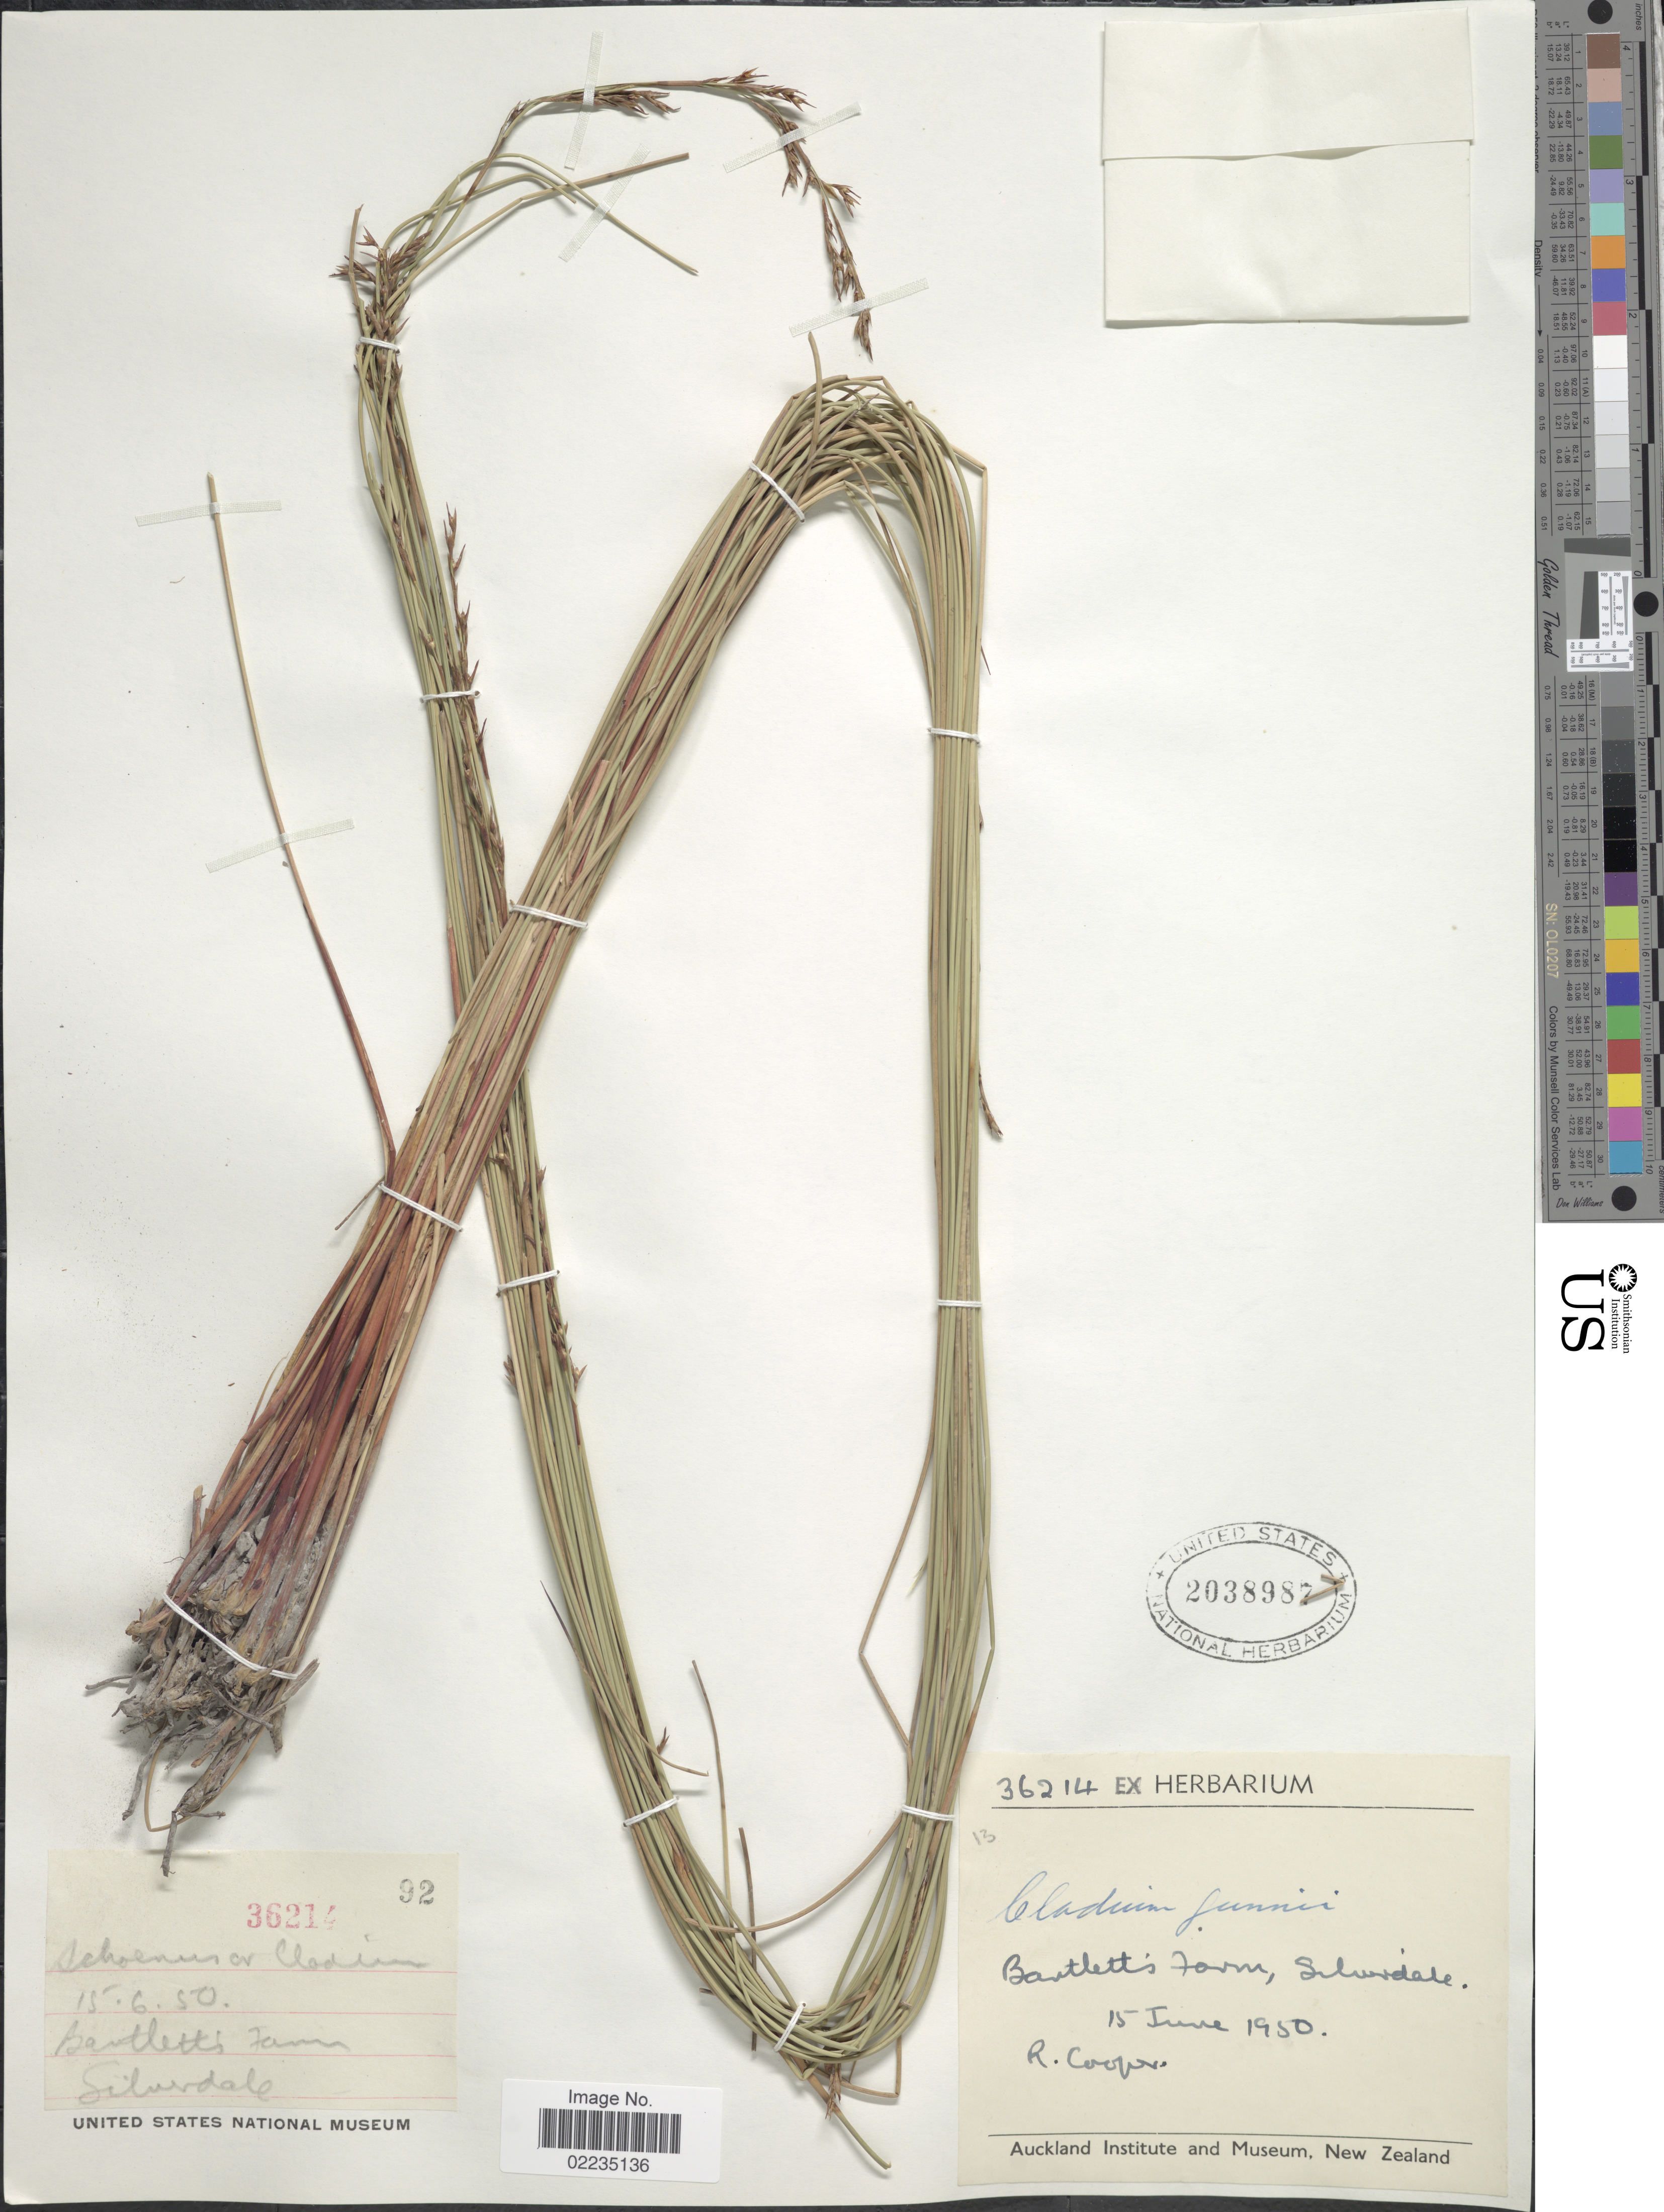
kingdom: Plantae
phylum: Tracheophyta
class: Liliopsida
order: Poales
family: Cyperaceae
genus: Machaerina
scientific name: Machaerina gunnii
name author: (Hook. f.) J. Kern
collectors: R. Cooper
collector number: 36214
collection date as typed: Transcribed d/m/y: 15/6/50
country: United States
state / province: Massachusetts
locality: Bartlett's Farm, Silverdale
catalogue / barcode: US 2038987